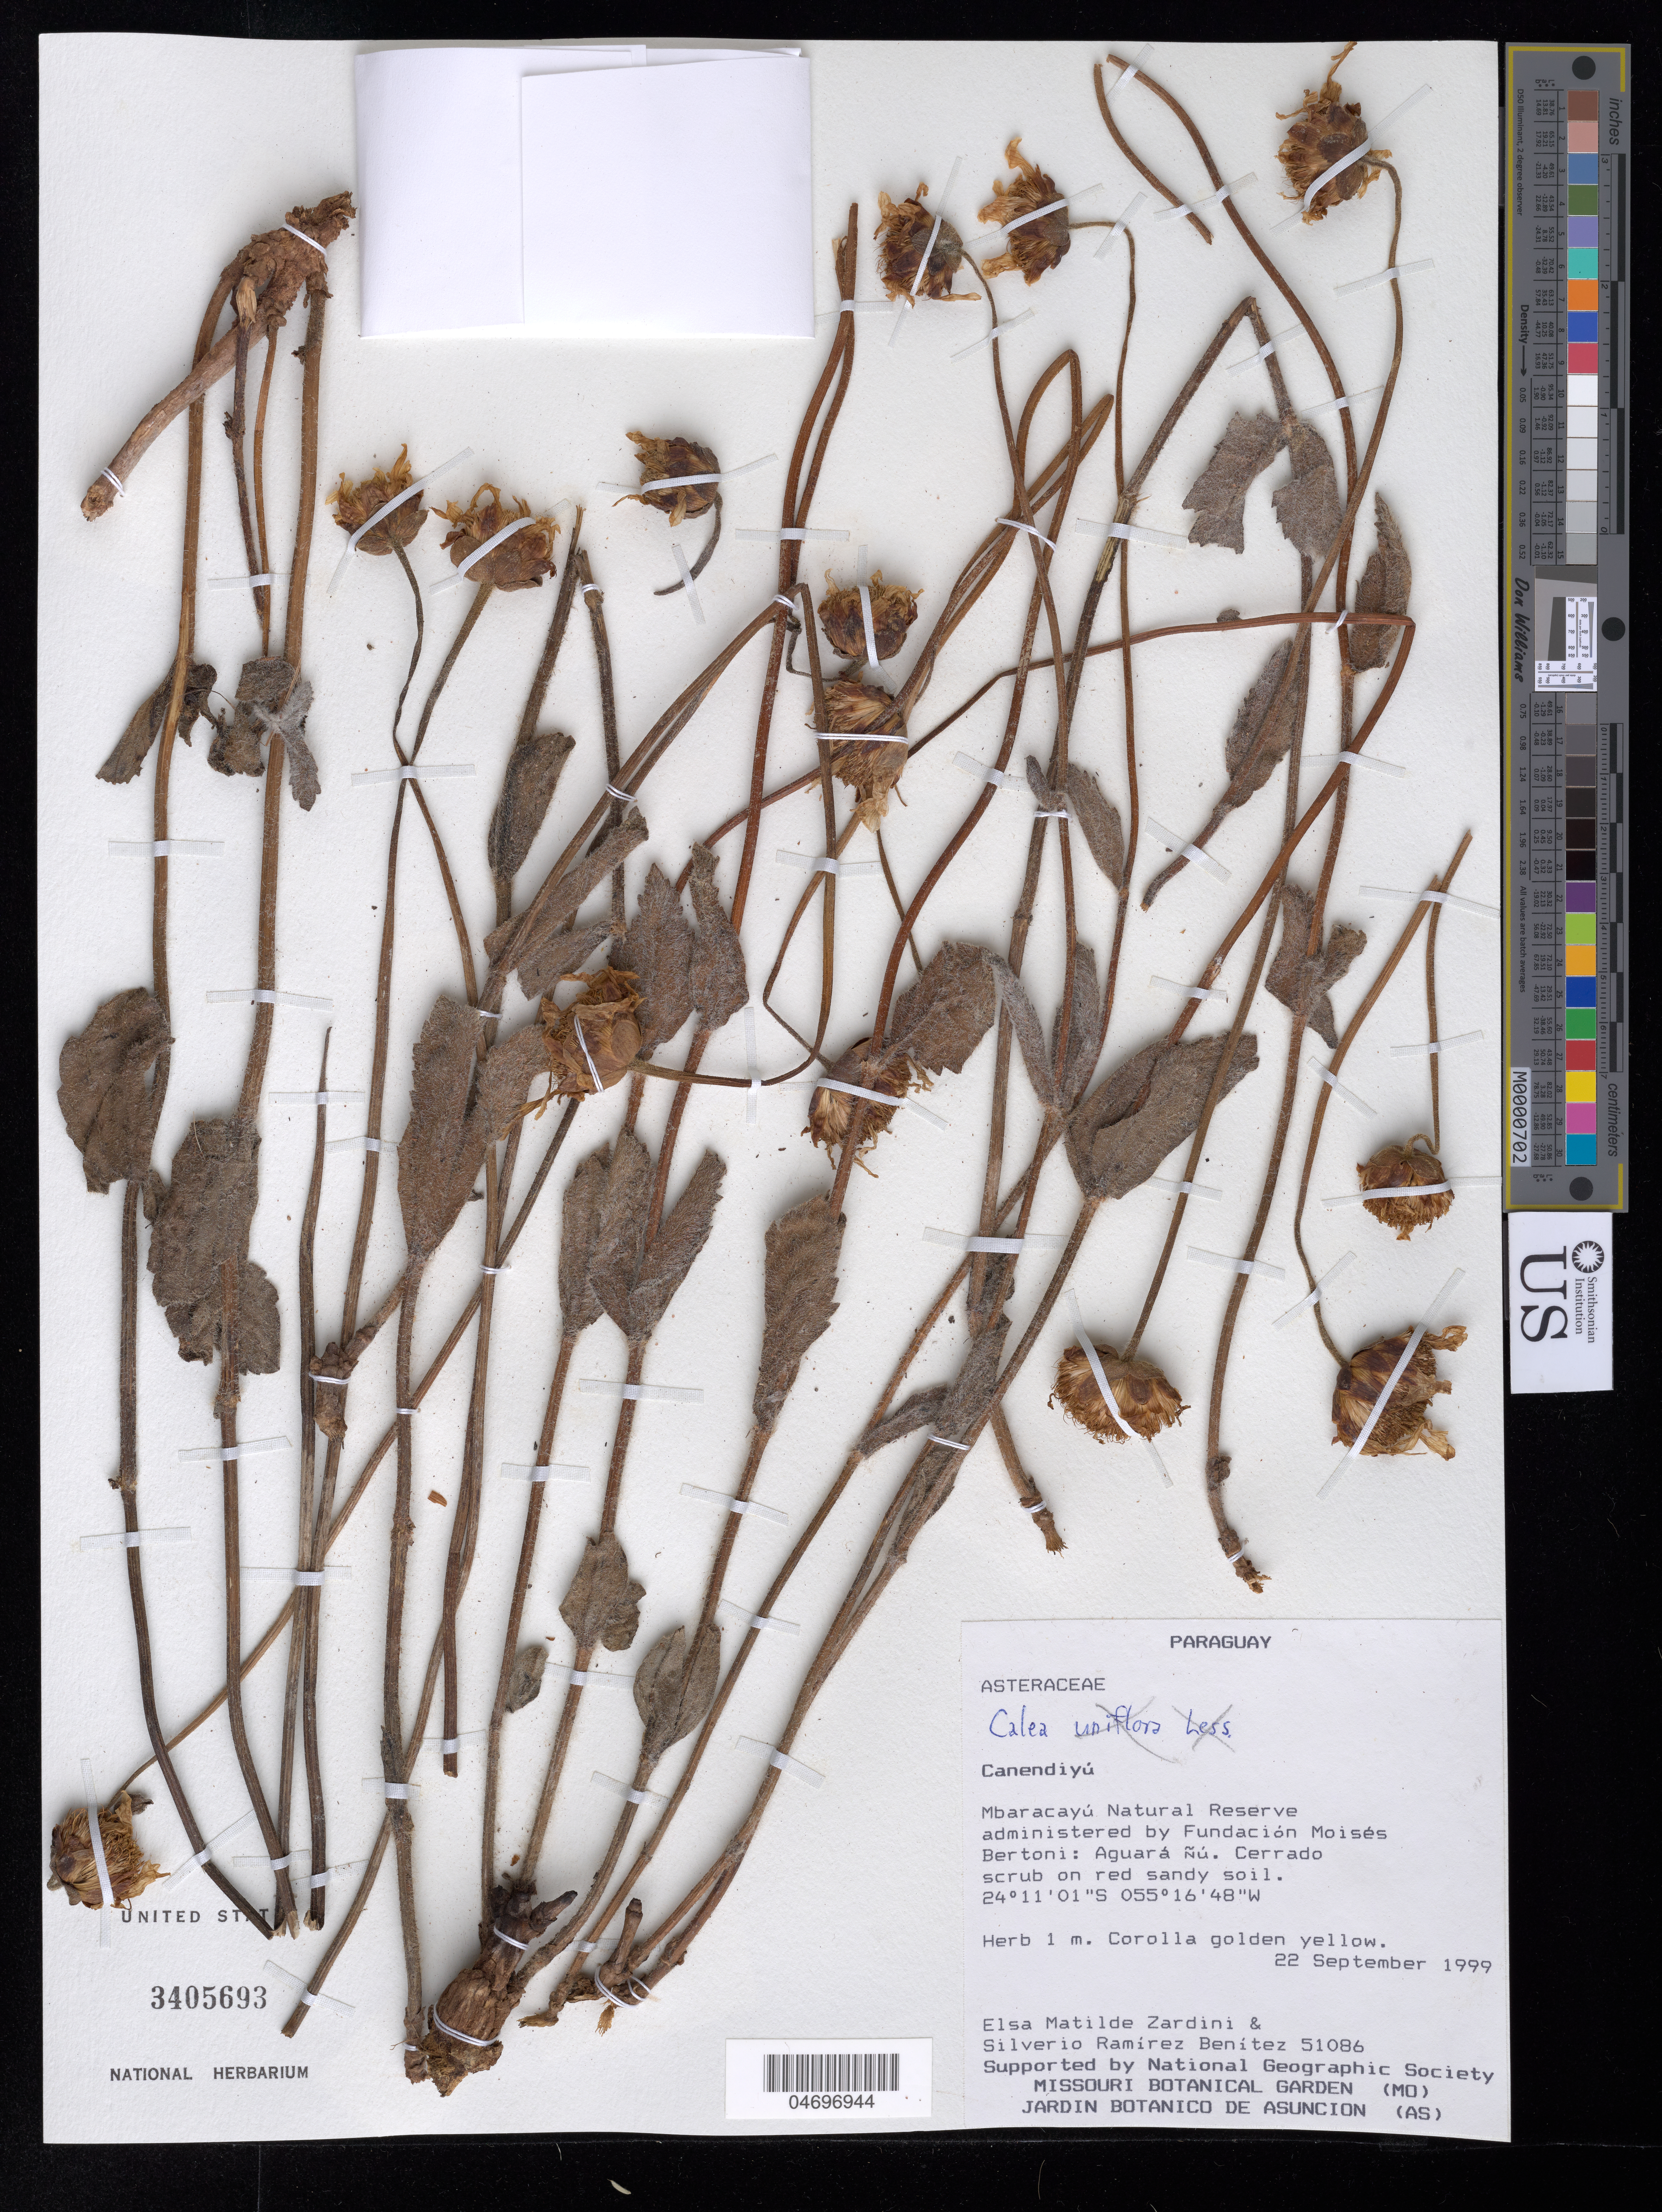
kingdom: Plantae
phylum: Tracheophyta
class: Magnoliopsida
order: Asterales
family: Asteraceae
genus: Calea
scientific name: Calea formosa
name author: Chodat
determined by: Bueno, Vinicius Resende, (ICN), Universidade Federal do Rio Grande do Sul (BRAZIL)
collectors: E. M. Zardini & S. Ramírez B.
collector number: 51086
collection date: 1999-09-22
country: Paraguay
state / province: Canindeyu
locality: Canindeyu, Mbaraceyu National Reserve administered by Fundacion Moises Bertoni: Aguara Nu.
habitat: Cerrado scrub on red sandy soil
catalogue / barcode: US 3405693